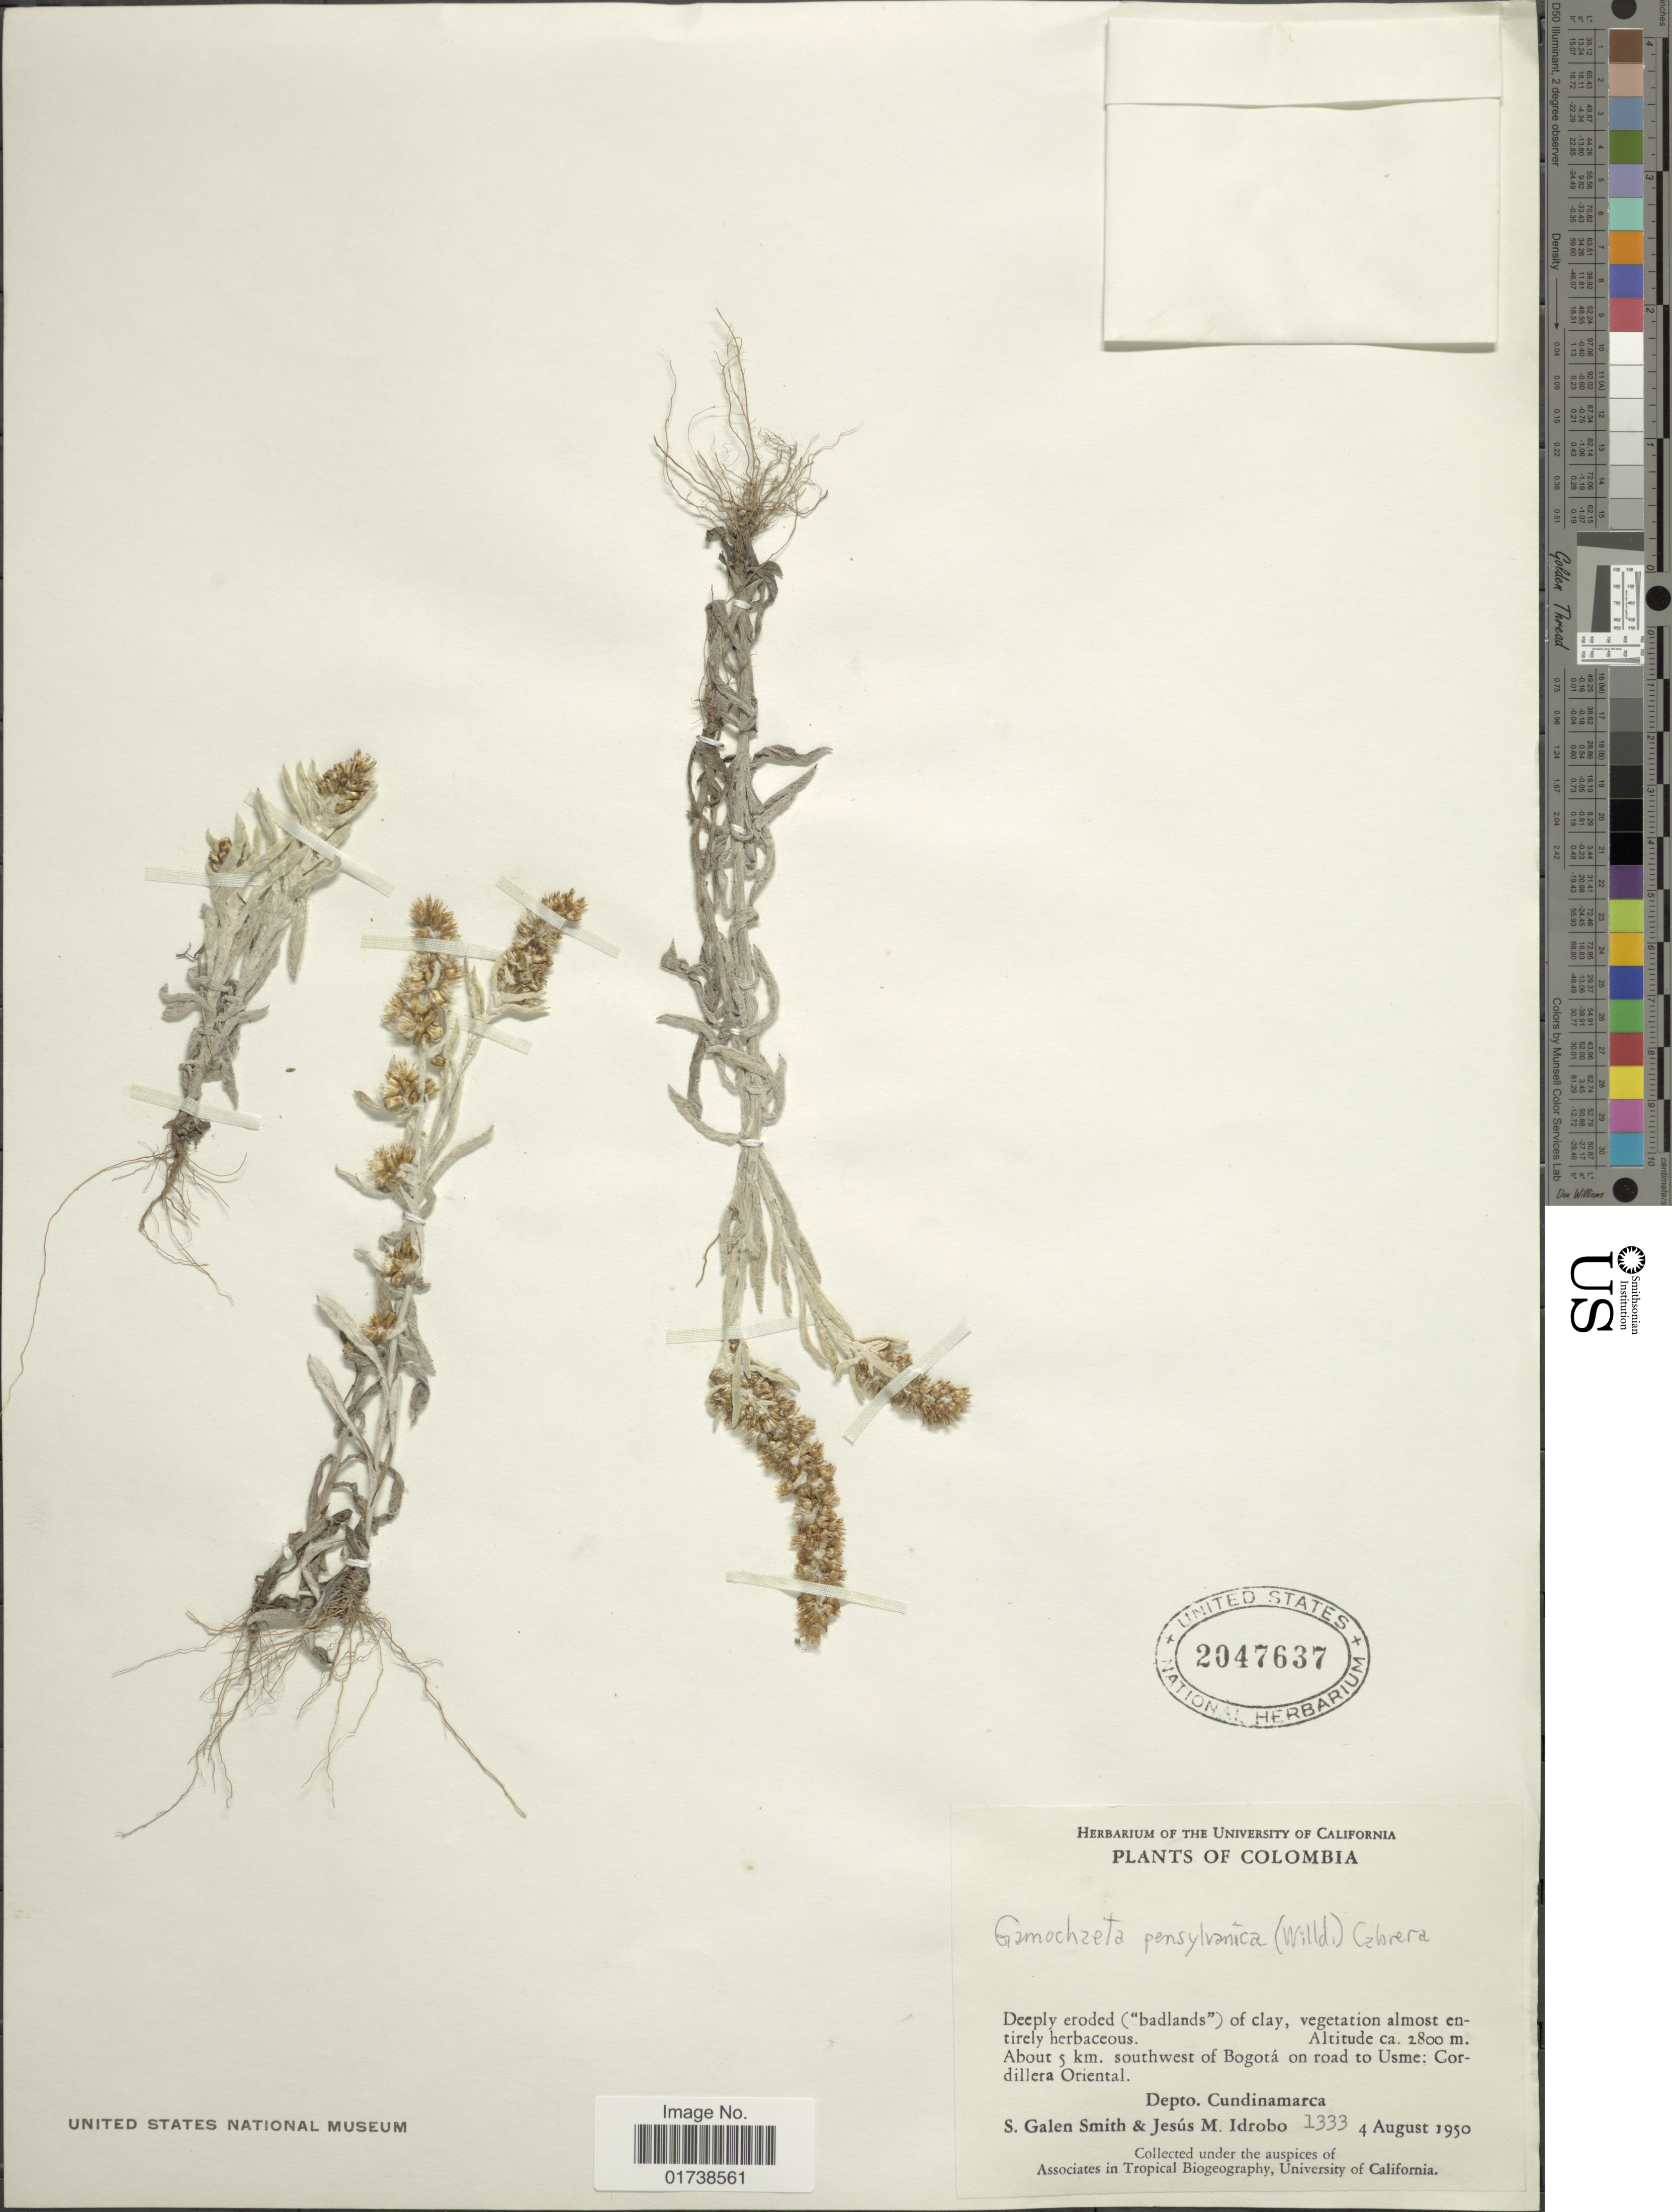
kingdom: Plantae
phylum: Tracheophyta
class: Magnoliopsida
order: Asterales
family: Asteraceae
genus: Gamochaeta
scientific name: Gamochaeta pensylvanica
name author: (Willd.) Cabrera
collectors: S. G. Smith & J. M. Idrobo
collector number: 1333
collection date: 1950-08-04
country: Colombia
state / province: Cundinamarca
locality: About 5 km. southwest of Bogota on road to Usme: Cordillera Oriental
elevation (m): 2800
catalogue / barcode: US 2047637